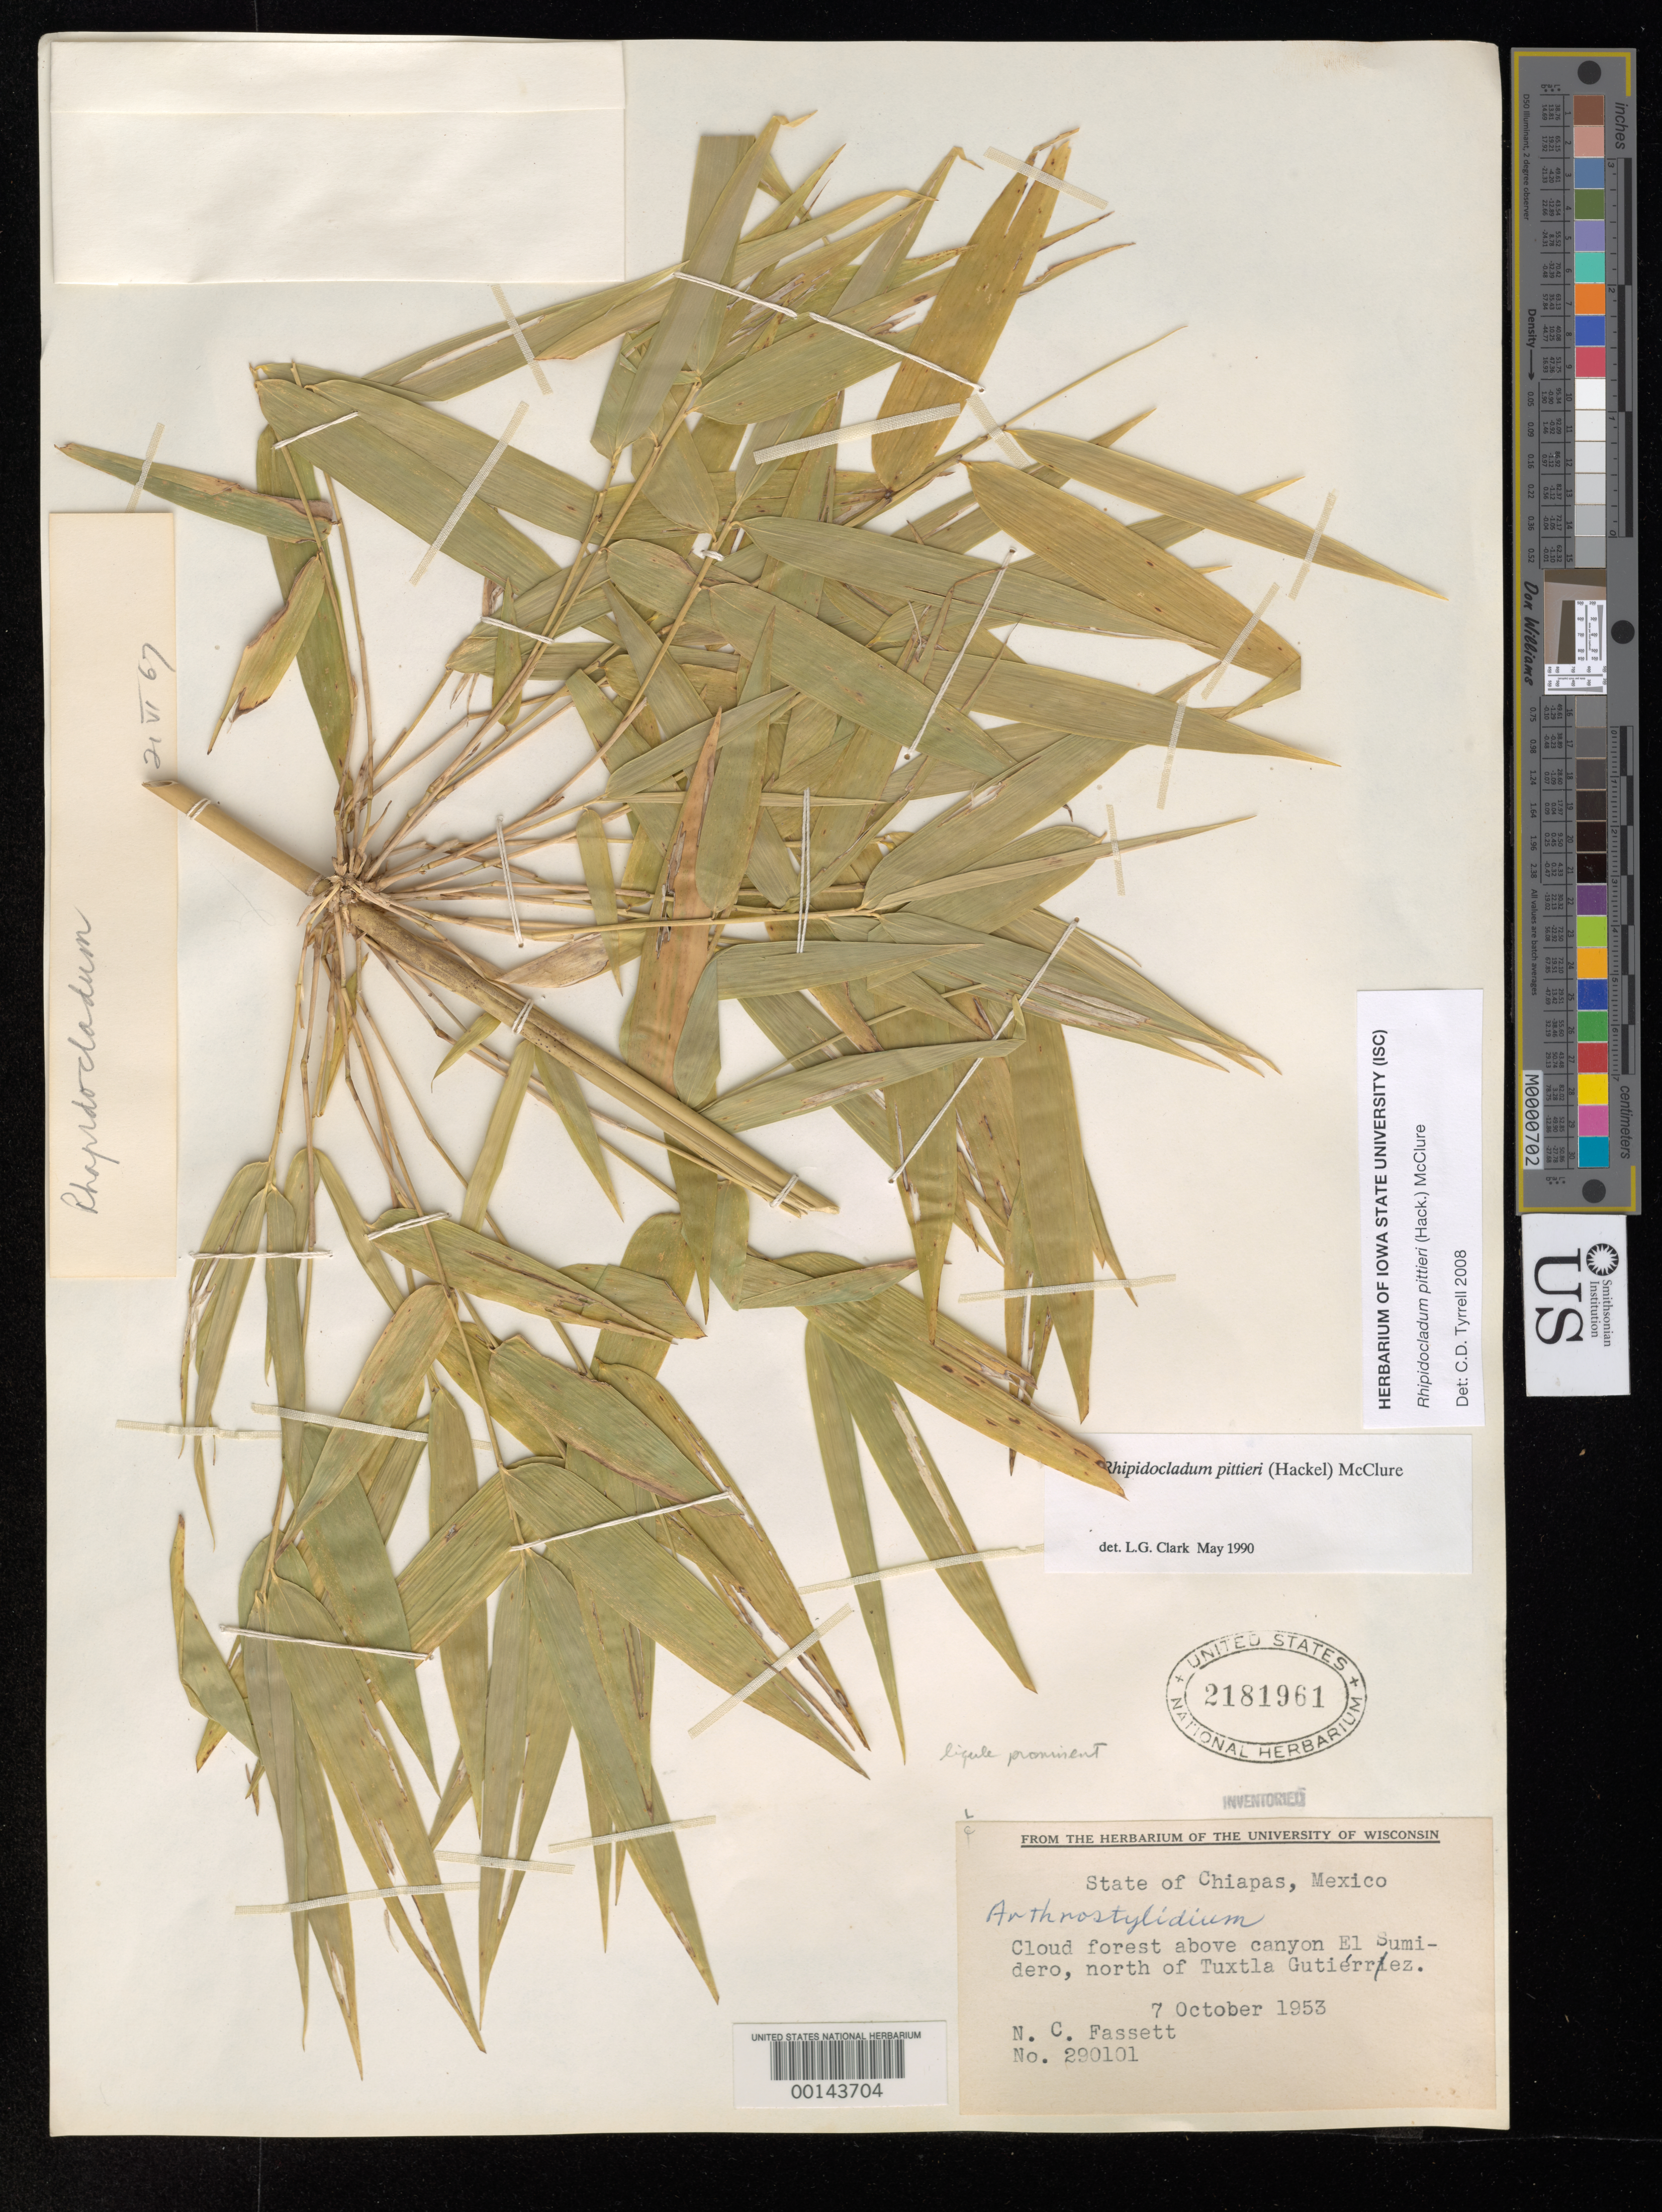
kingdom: Plantae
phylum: Tracheophyta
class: Liliopsida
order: Poales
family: Poaceae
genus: Rhipidocladum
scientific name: Rhipidocladum pittieri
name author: (J. Hack.) McClure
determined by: Tyrrell, C. D.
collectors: N. C. Fassett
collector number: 290101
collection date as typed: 07 Oct 1953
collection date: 1953-10-07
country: Mexico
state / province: Chiapas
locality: Tuxtla Gutierrez, El Sumidero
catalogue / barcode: US 2181961